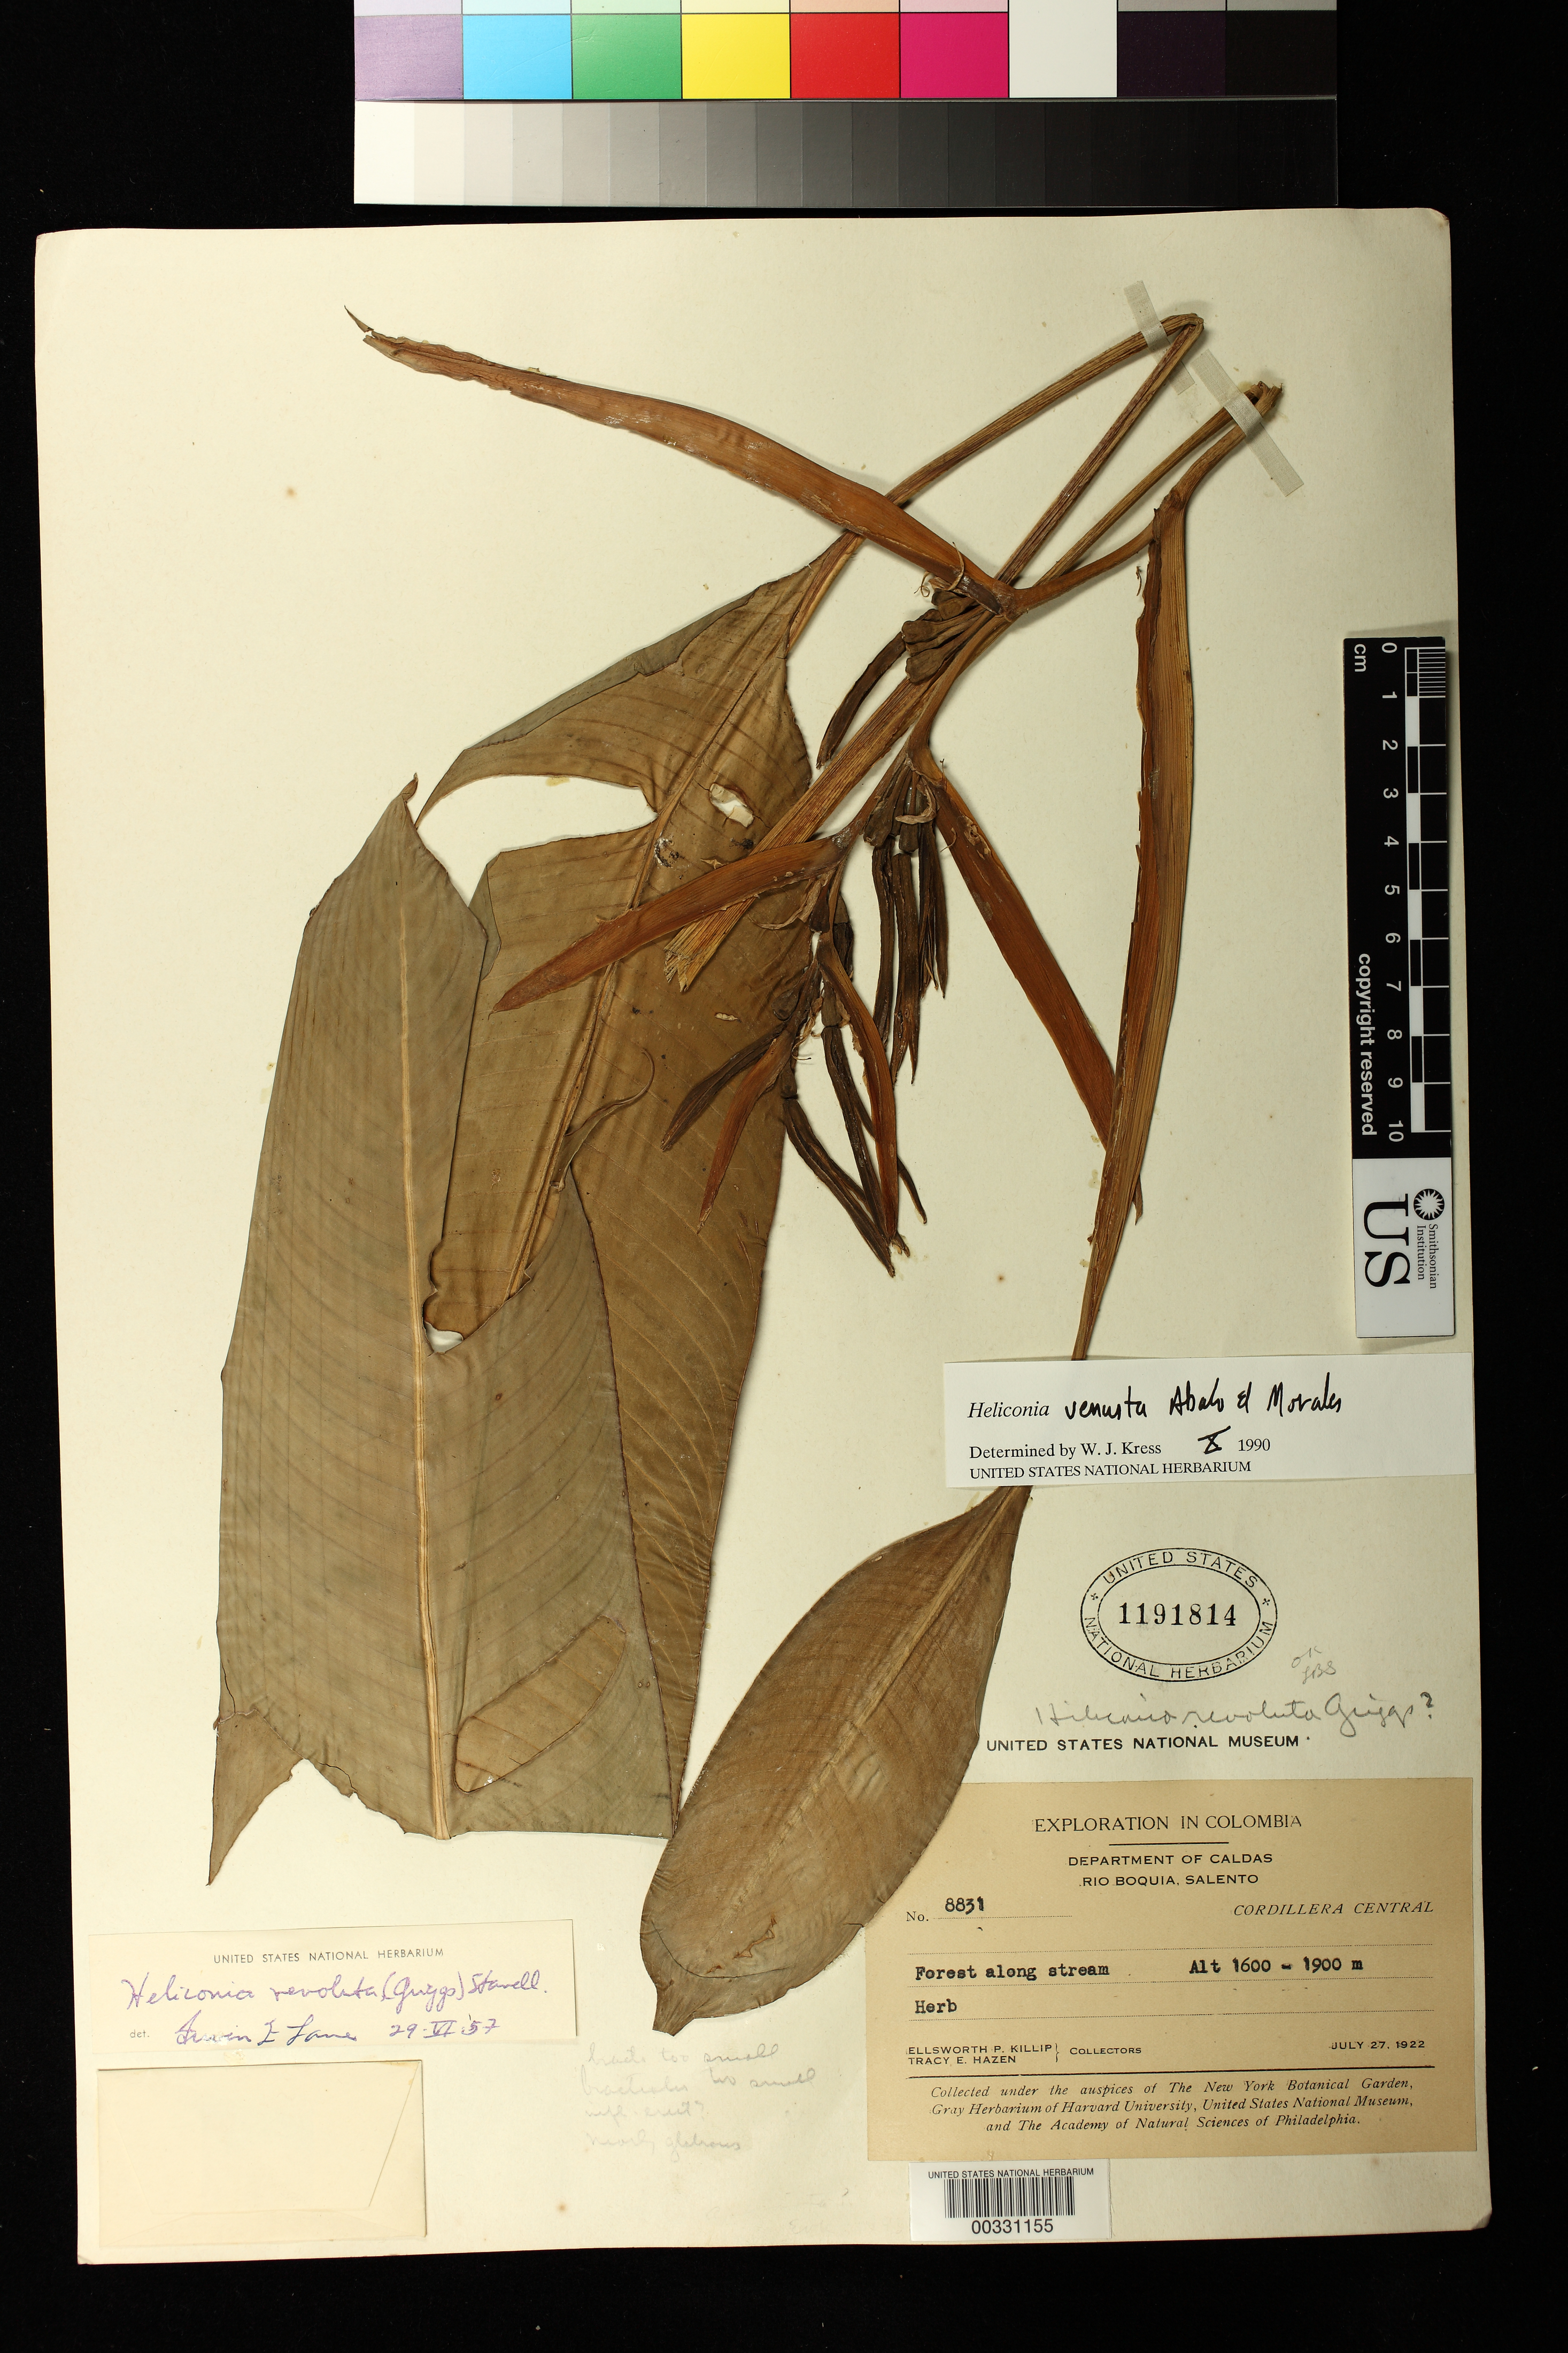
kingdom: Plantae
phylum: Tracheophyta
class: Liliopsida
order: Zingiberales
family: Heliconiaceae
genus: Heliconia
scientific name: Heliconia venusta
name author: Abalo & G. Morales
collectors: E. P. Killip & T. E. Hazen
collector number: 8831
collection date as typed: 27 Jul 1922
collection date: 1922-07-27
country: Colombia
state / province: Caldas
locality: Rio Boquia, Salento, Cordillera Central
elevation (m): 1600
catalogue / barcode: US 1191814